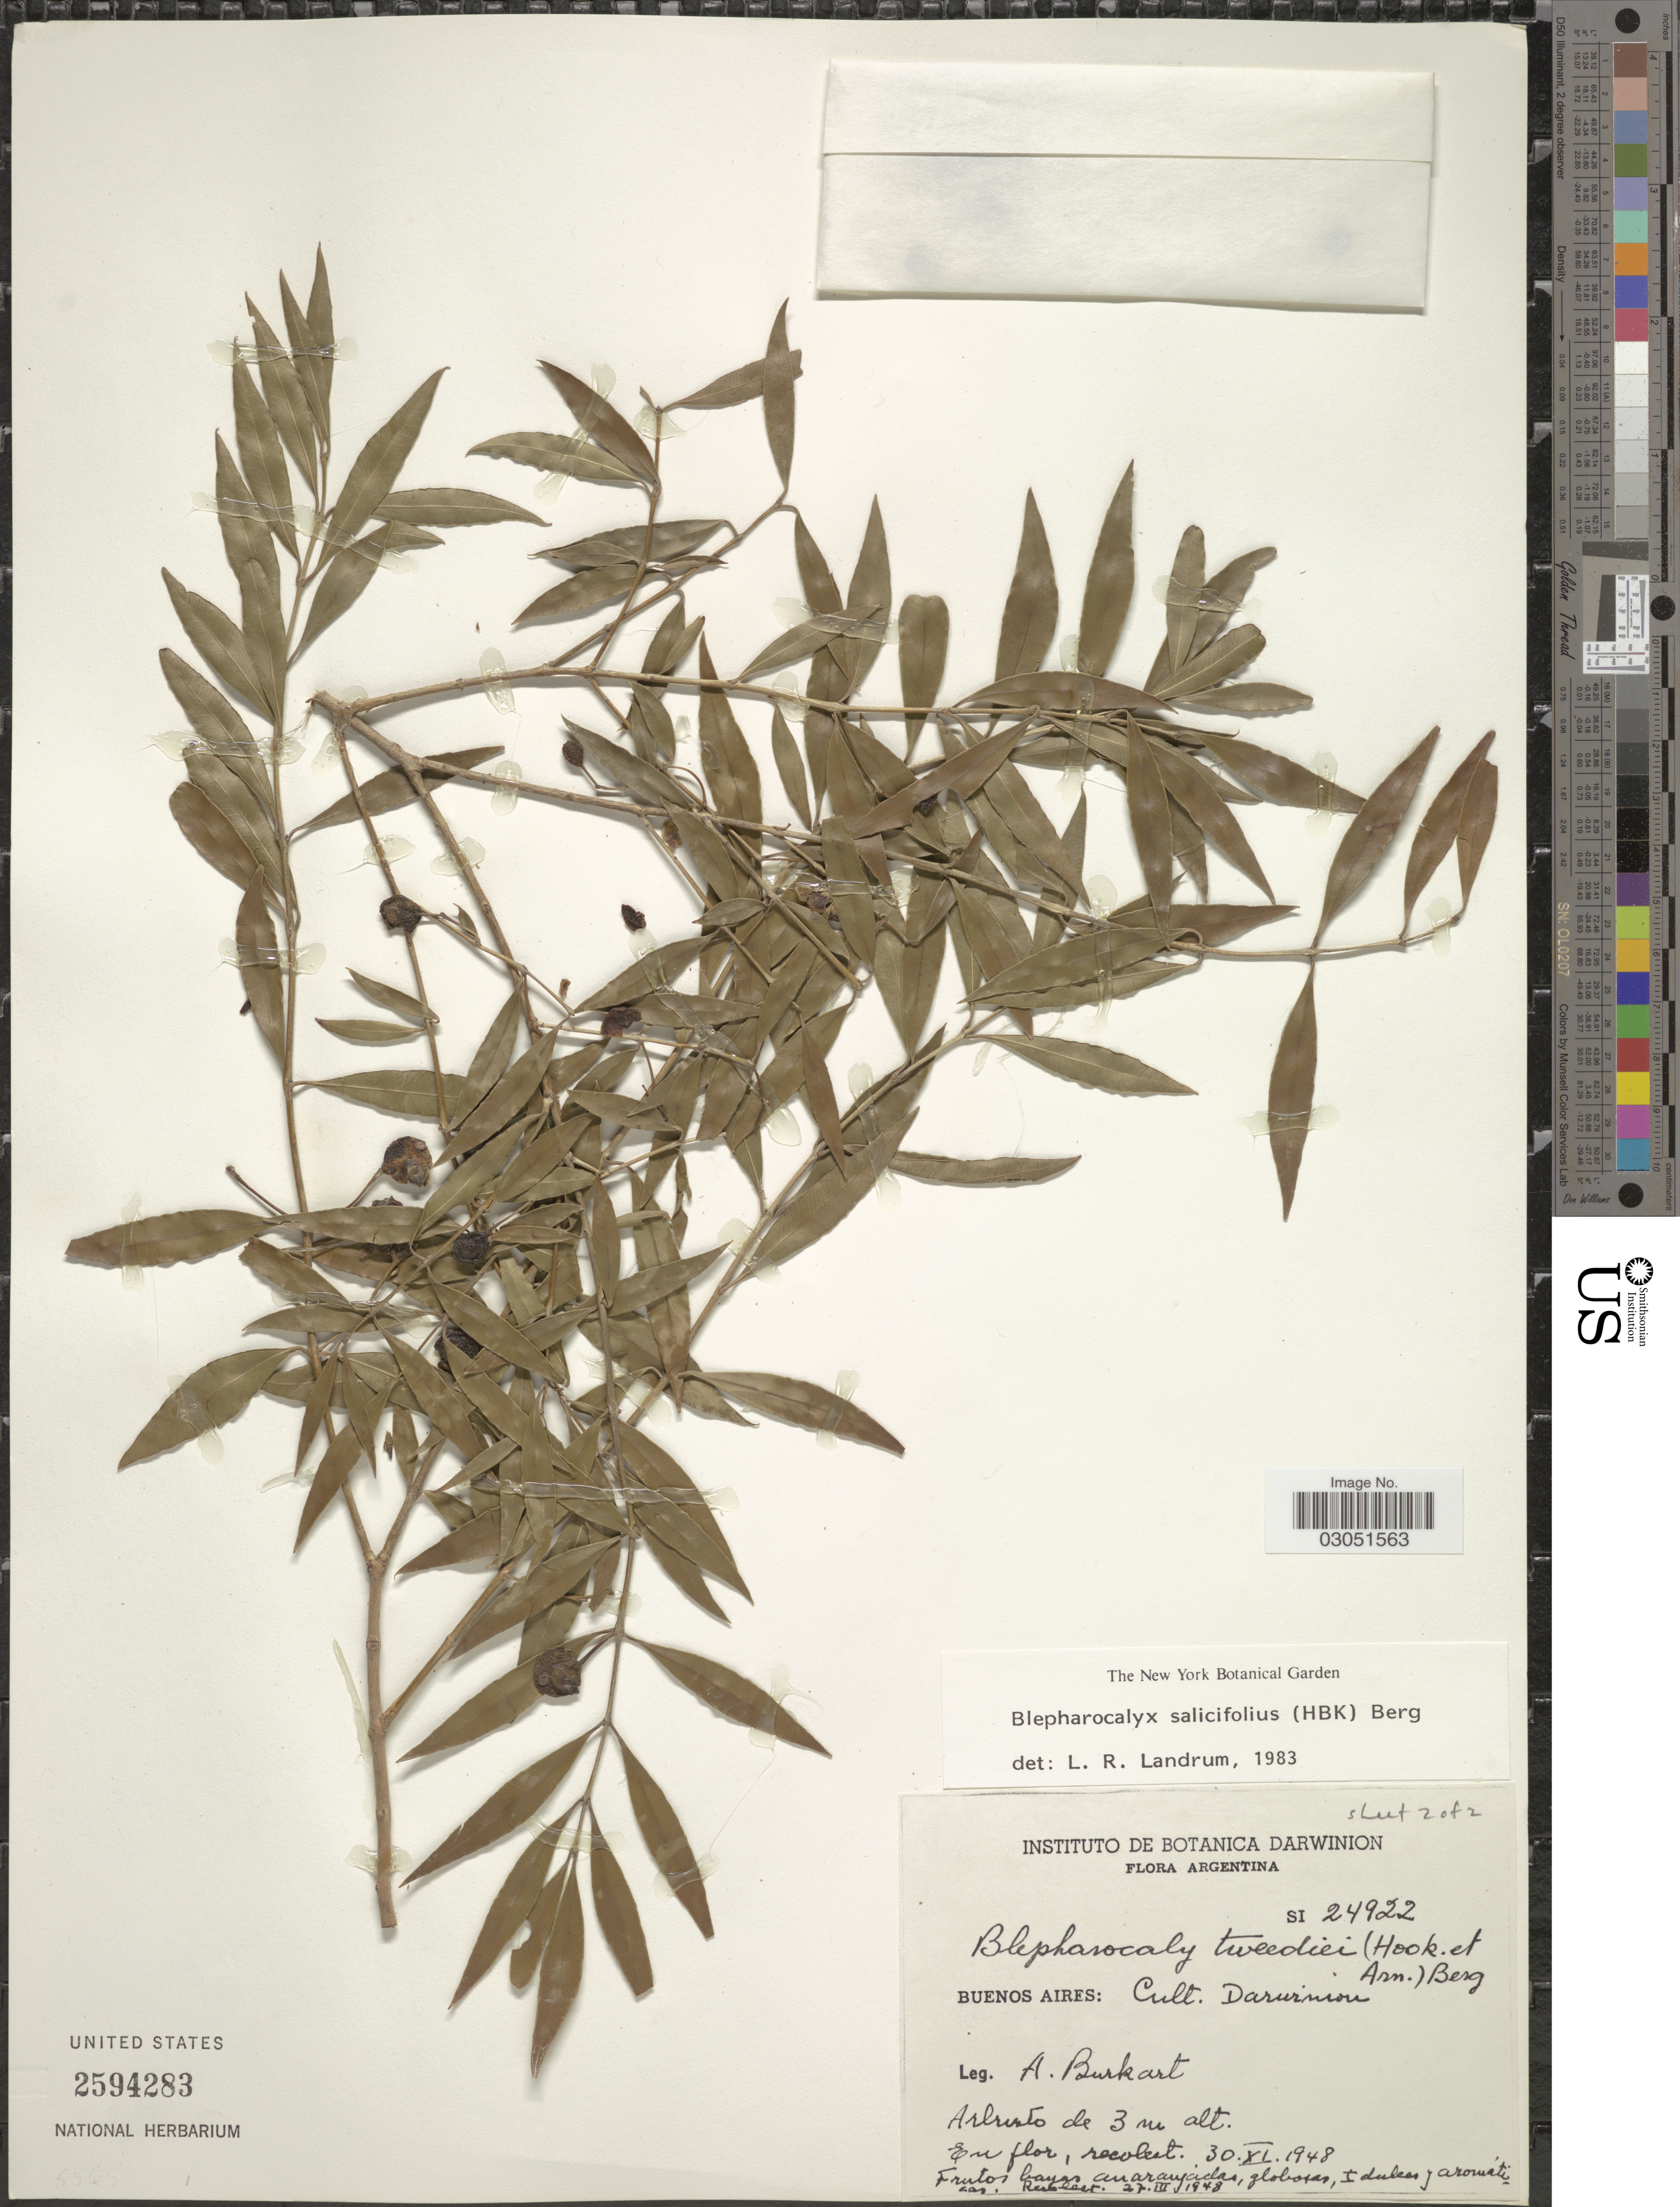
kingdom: Plantae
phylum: Tracheophyta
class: Magnoliopsida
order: Myrtales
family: Myrtaceae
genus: Blepharocalyx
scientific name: Blepharocalyx salicifolius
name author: (Kunth) O. Berg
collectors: A. E. Burkart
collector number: SI24922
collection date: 1948-11-30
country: Argentina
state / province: Buenos Aires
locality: Cult. Darurinion.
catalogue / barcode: US 2594283